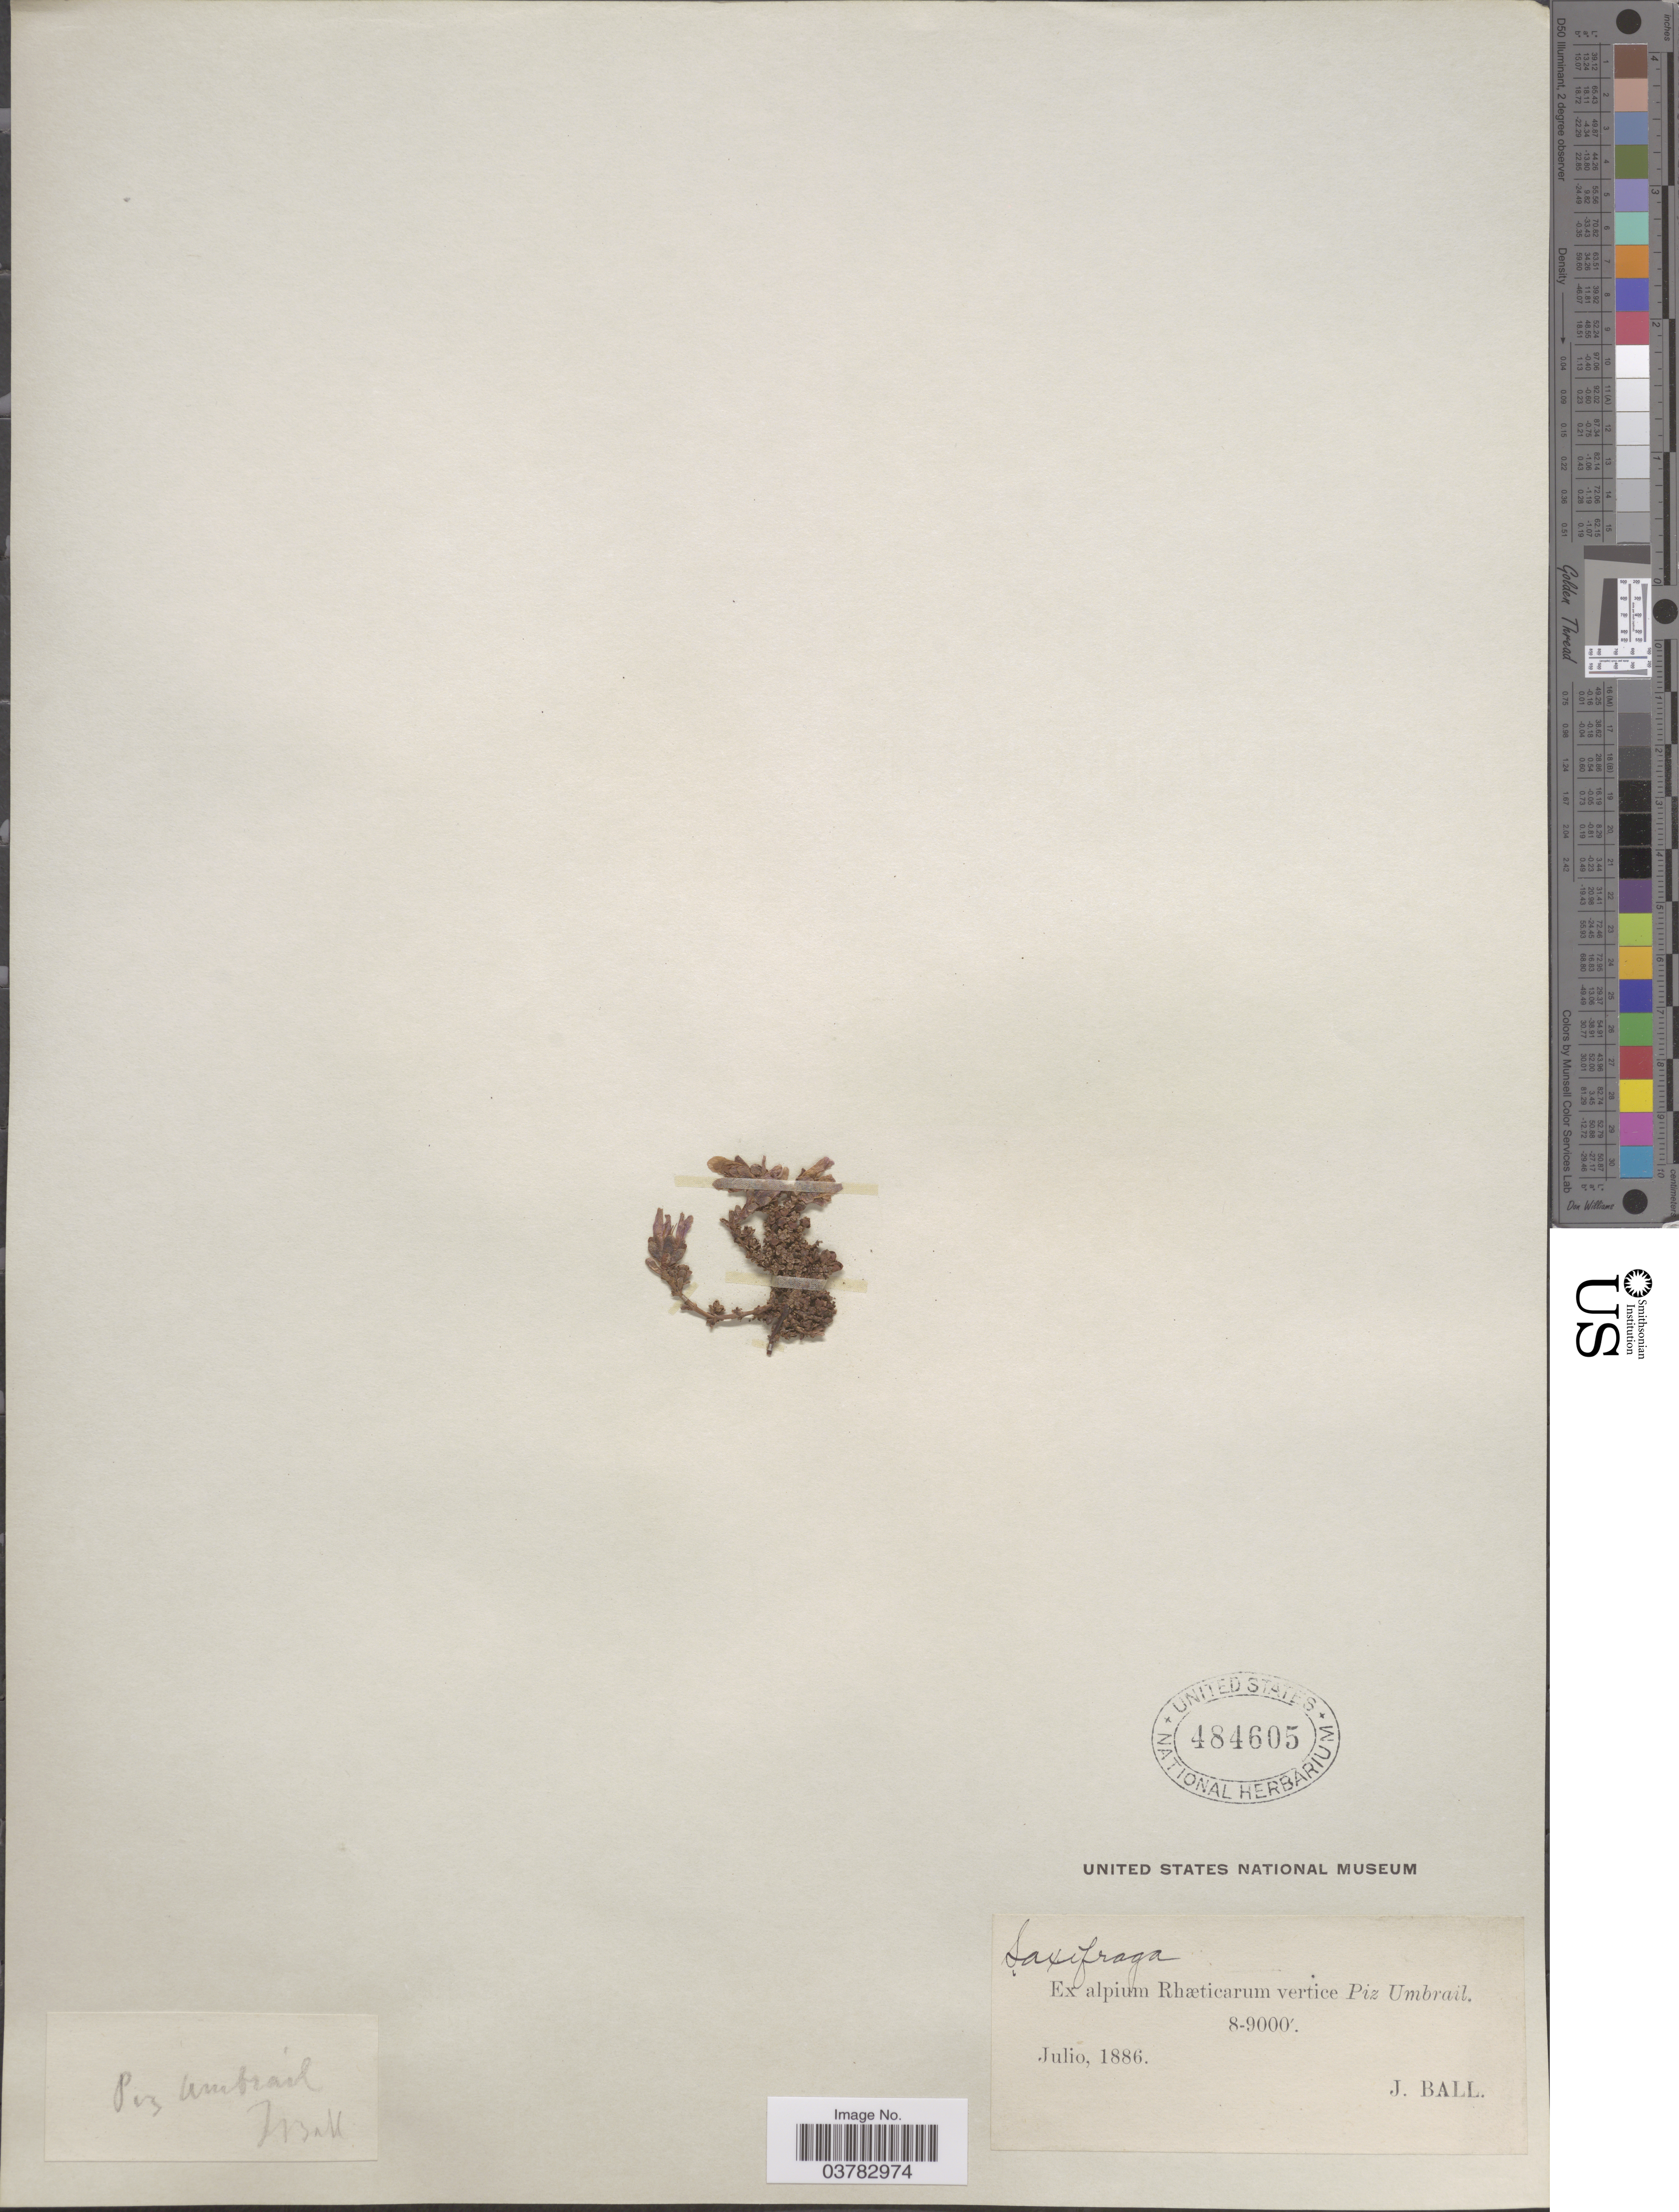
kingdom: Plantae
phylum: Tracheophyta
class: Magnoliopsida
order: Saxifragales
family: Saxifragaceae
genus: Saxifraga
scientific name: Saxifraga sp.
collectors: J. Ball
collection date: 1886-06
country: Switzerland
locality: Ex alpium Rhæticarum vertice Piz Umbrail.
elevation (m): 2438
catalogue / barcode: US 484605